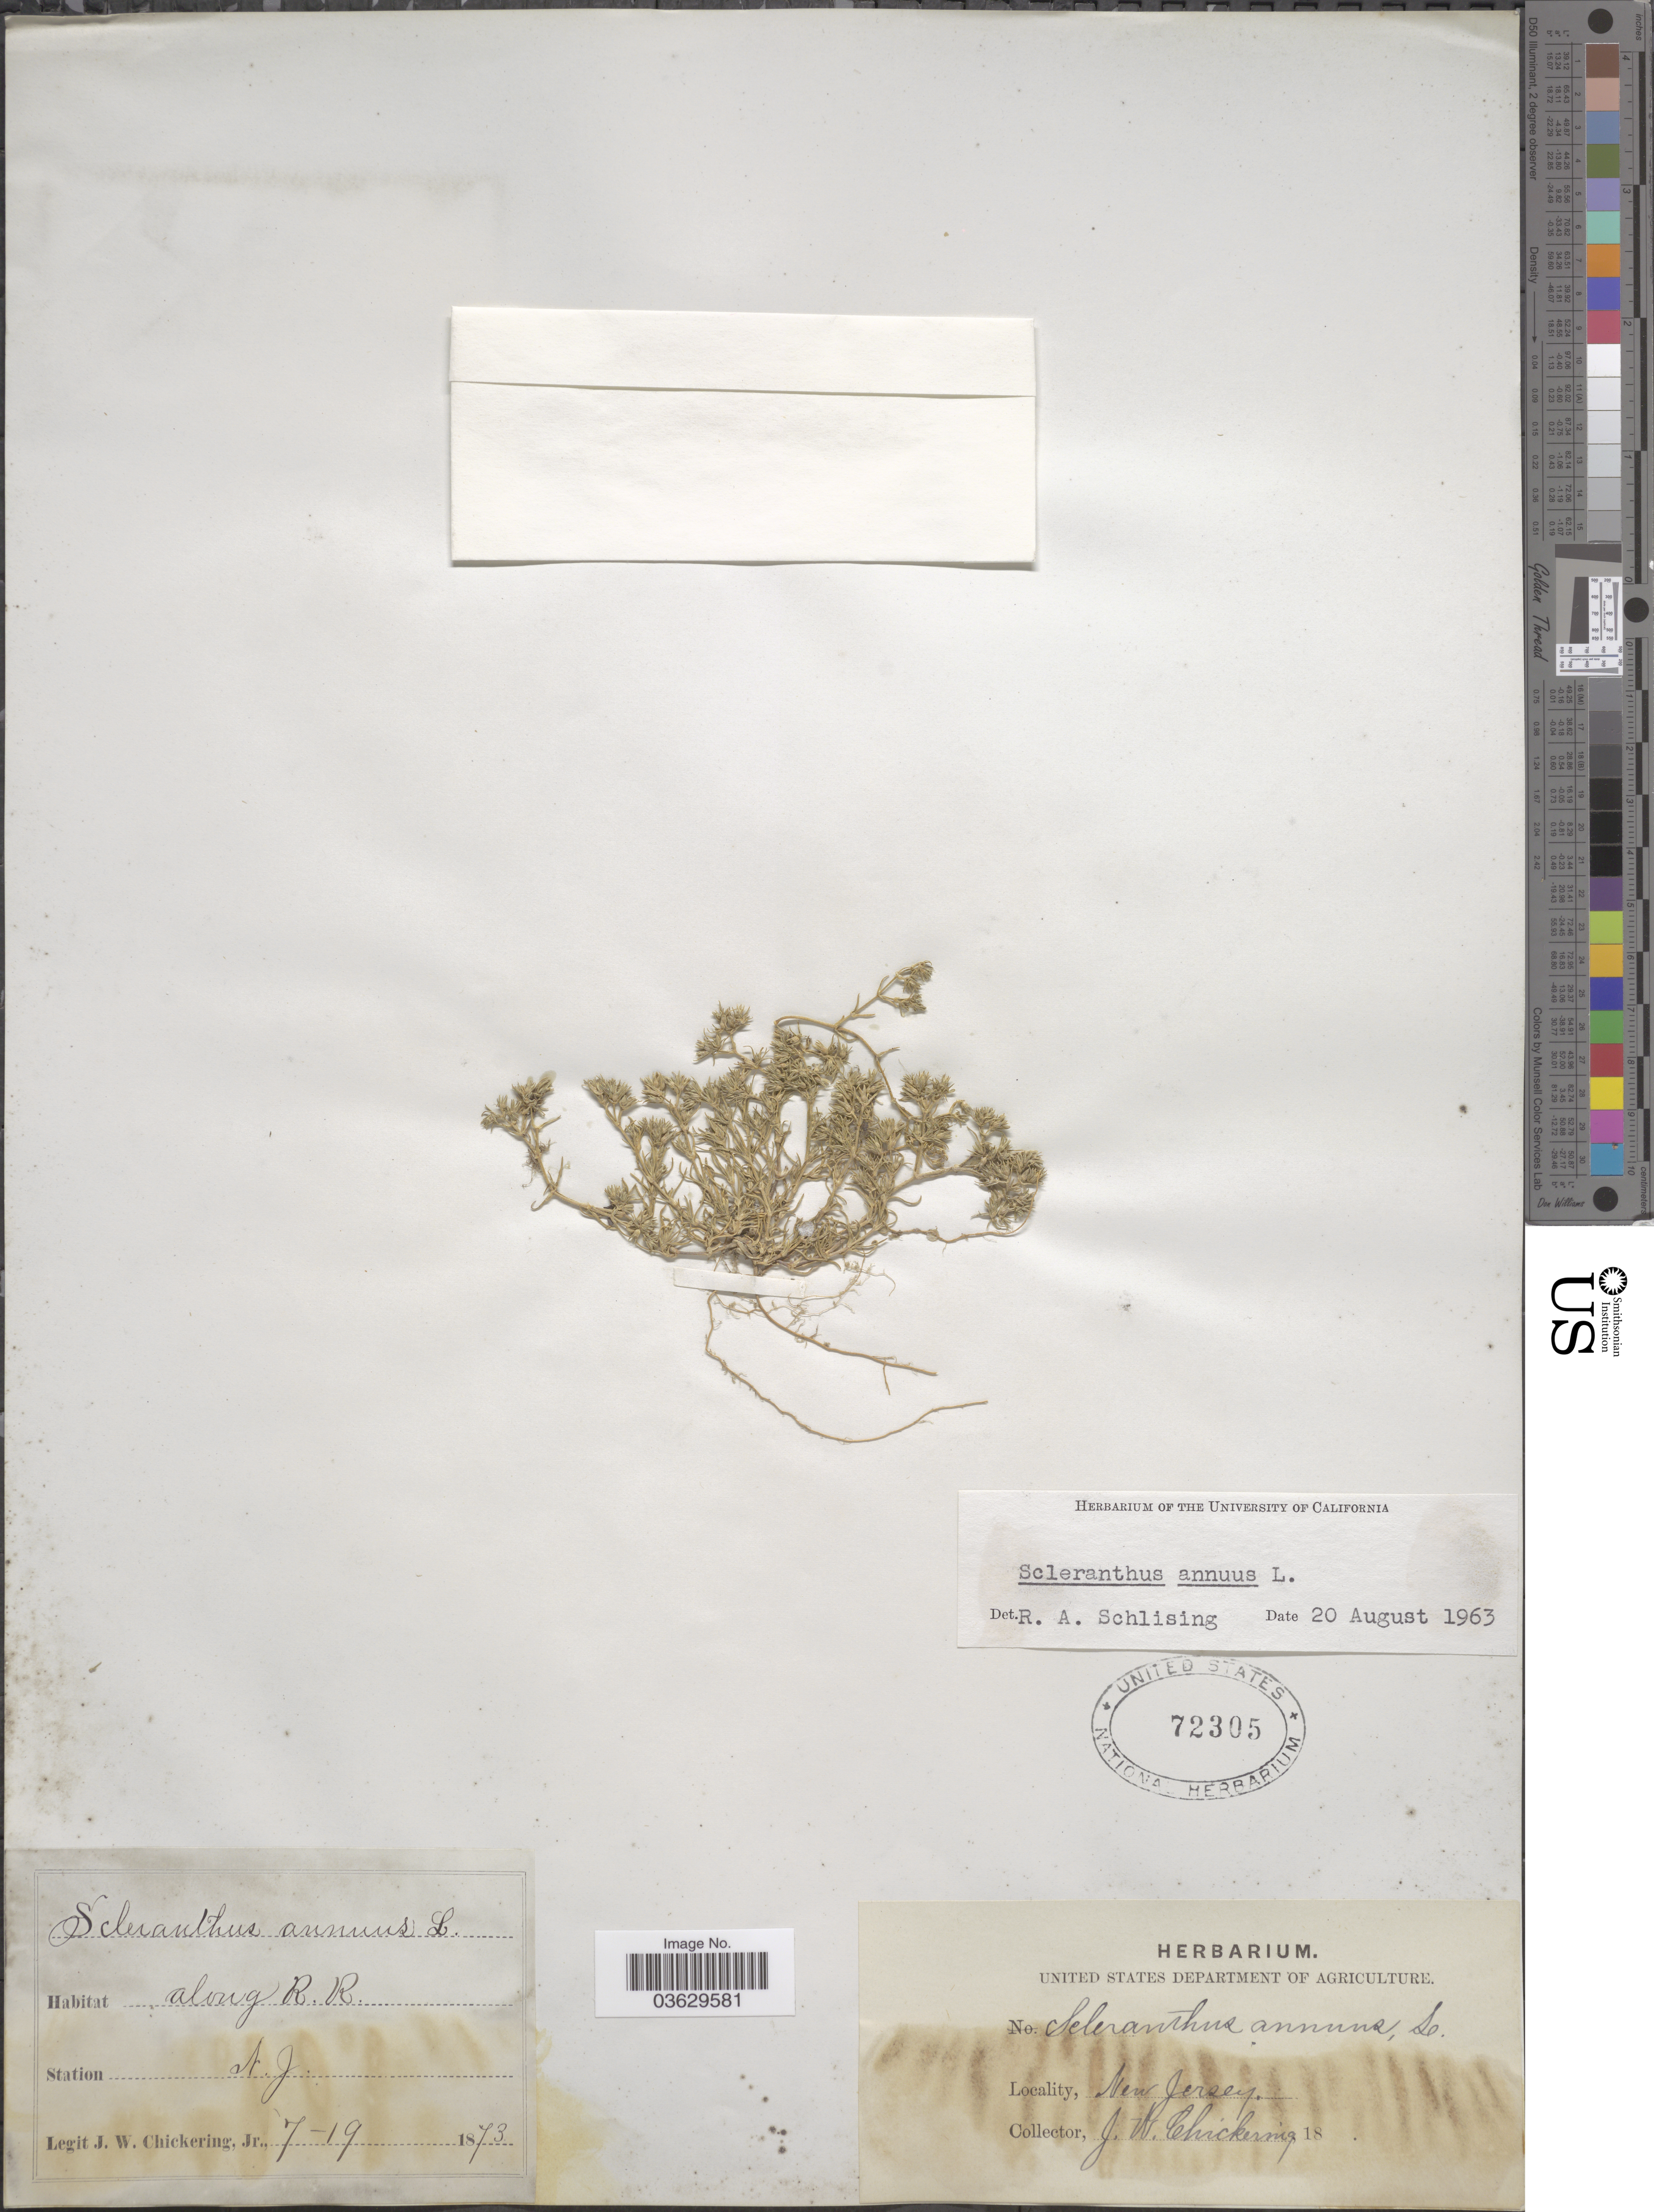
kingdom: Plantae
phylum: Tracheophyta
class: Magnoliopsida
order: Caryophyllales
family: Caryophyllaceae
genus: Scleranthus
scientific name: Scleranthus annuus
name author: L.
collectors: J. Chickering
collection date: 1873-07-19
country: United States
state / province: New Jersey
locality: Along R. R. Station N. J.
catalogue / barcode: US 72305